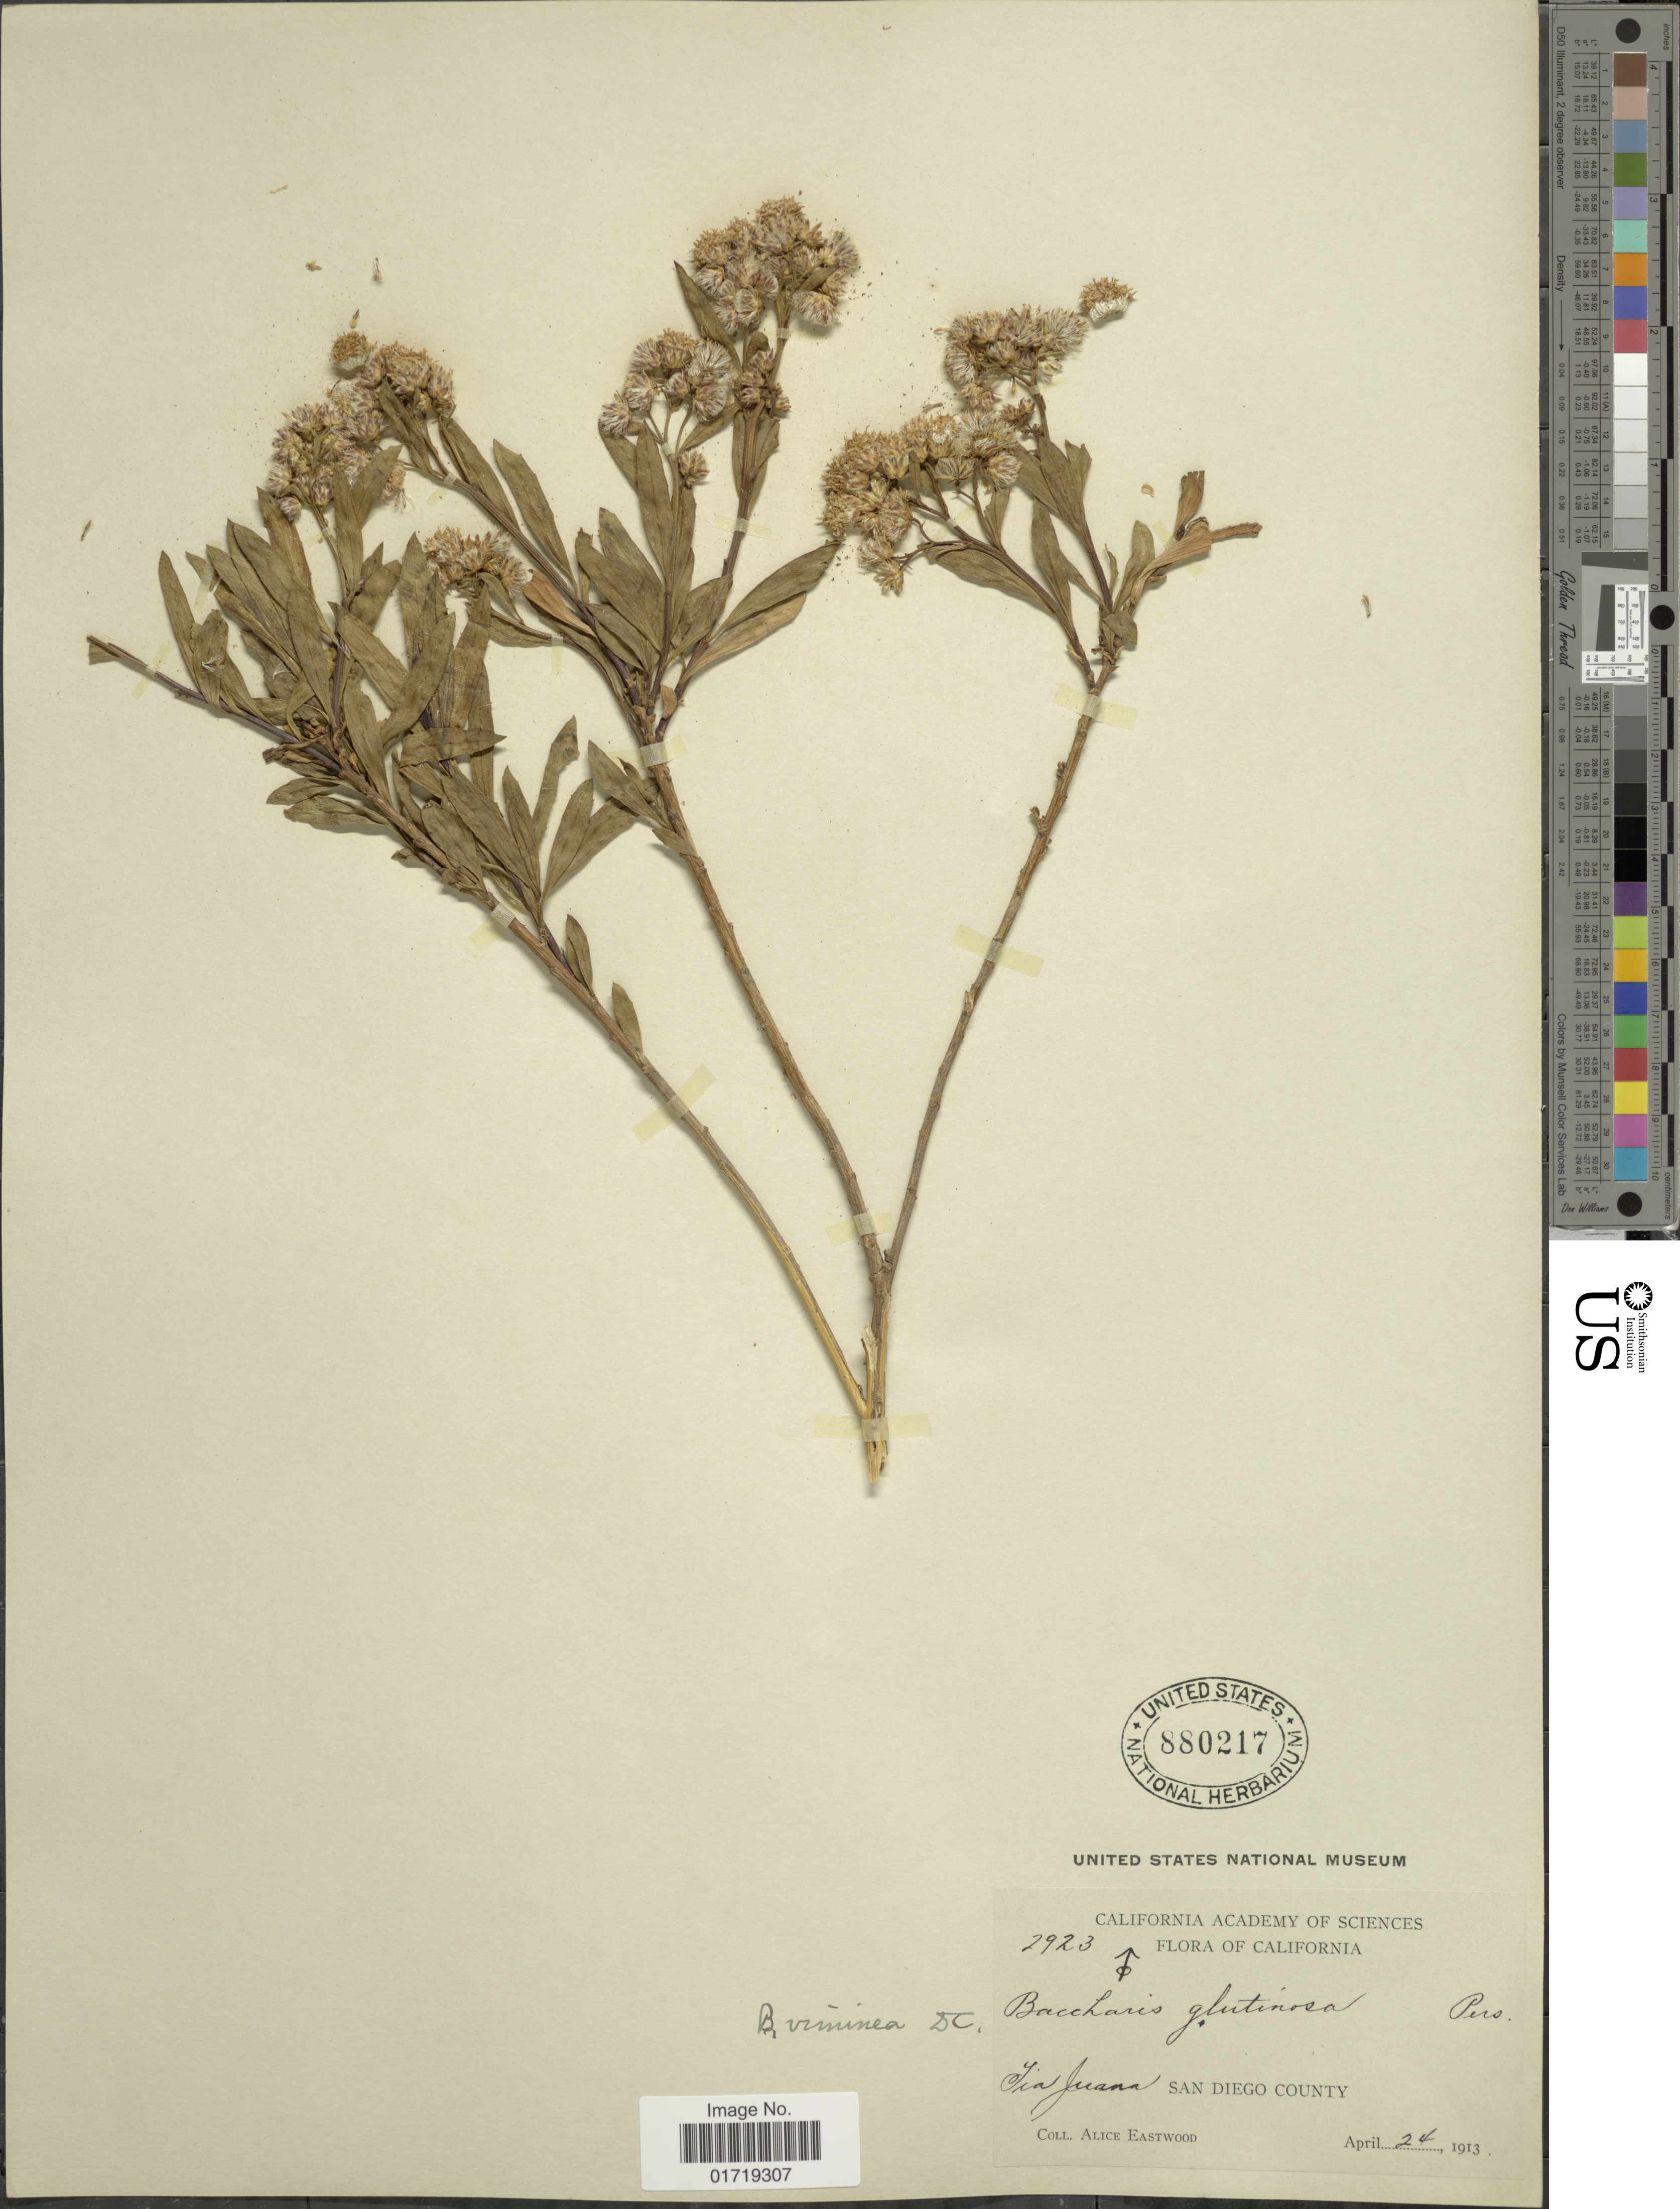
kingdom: Plantae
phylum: Tracheophyta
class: Magnoliopsida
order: Asterales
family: Asteraceae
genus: Baccharis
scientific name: Baccharis viminea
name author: DC.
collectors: A. Eastwood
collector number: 2923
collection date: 1913-04-24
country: United States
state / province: California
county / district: San Diego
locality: Tia Juana, San Diego County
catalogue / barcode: US 880217